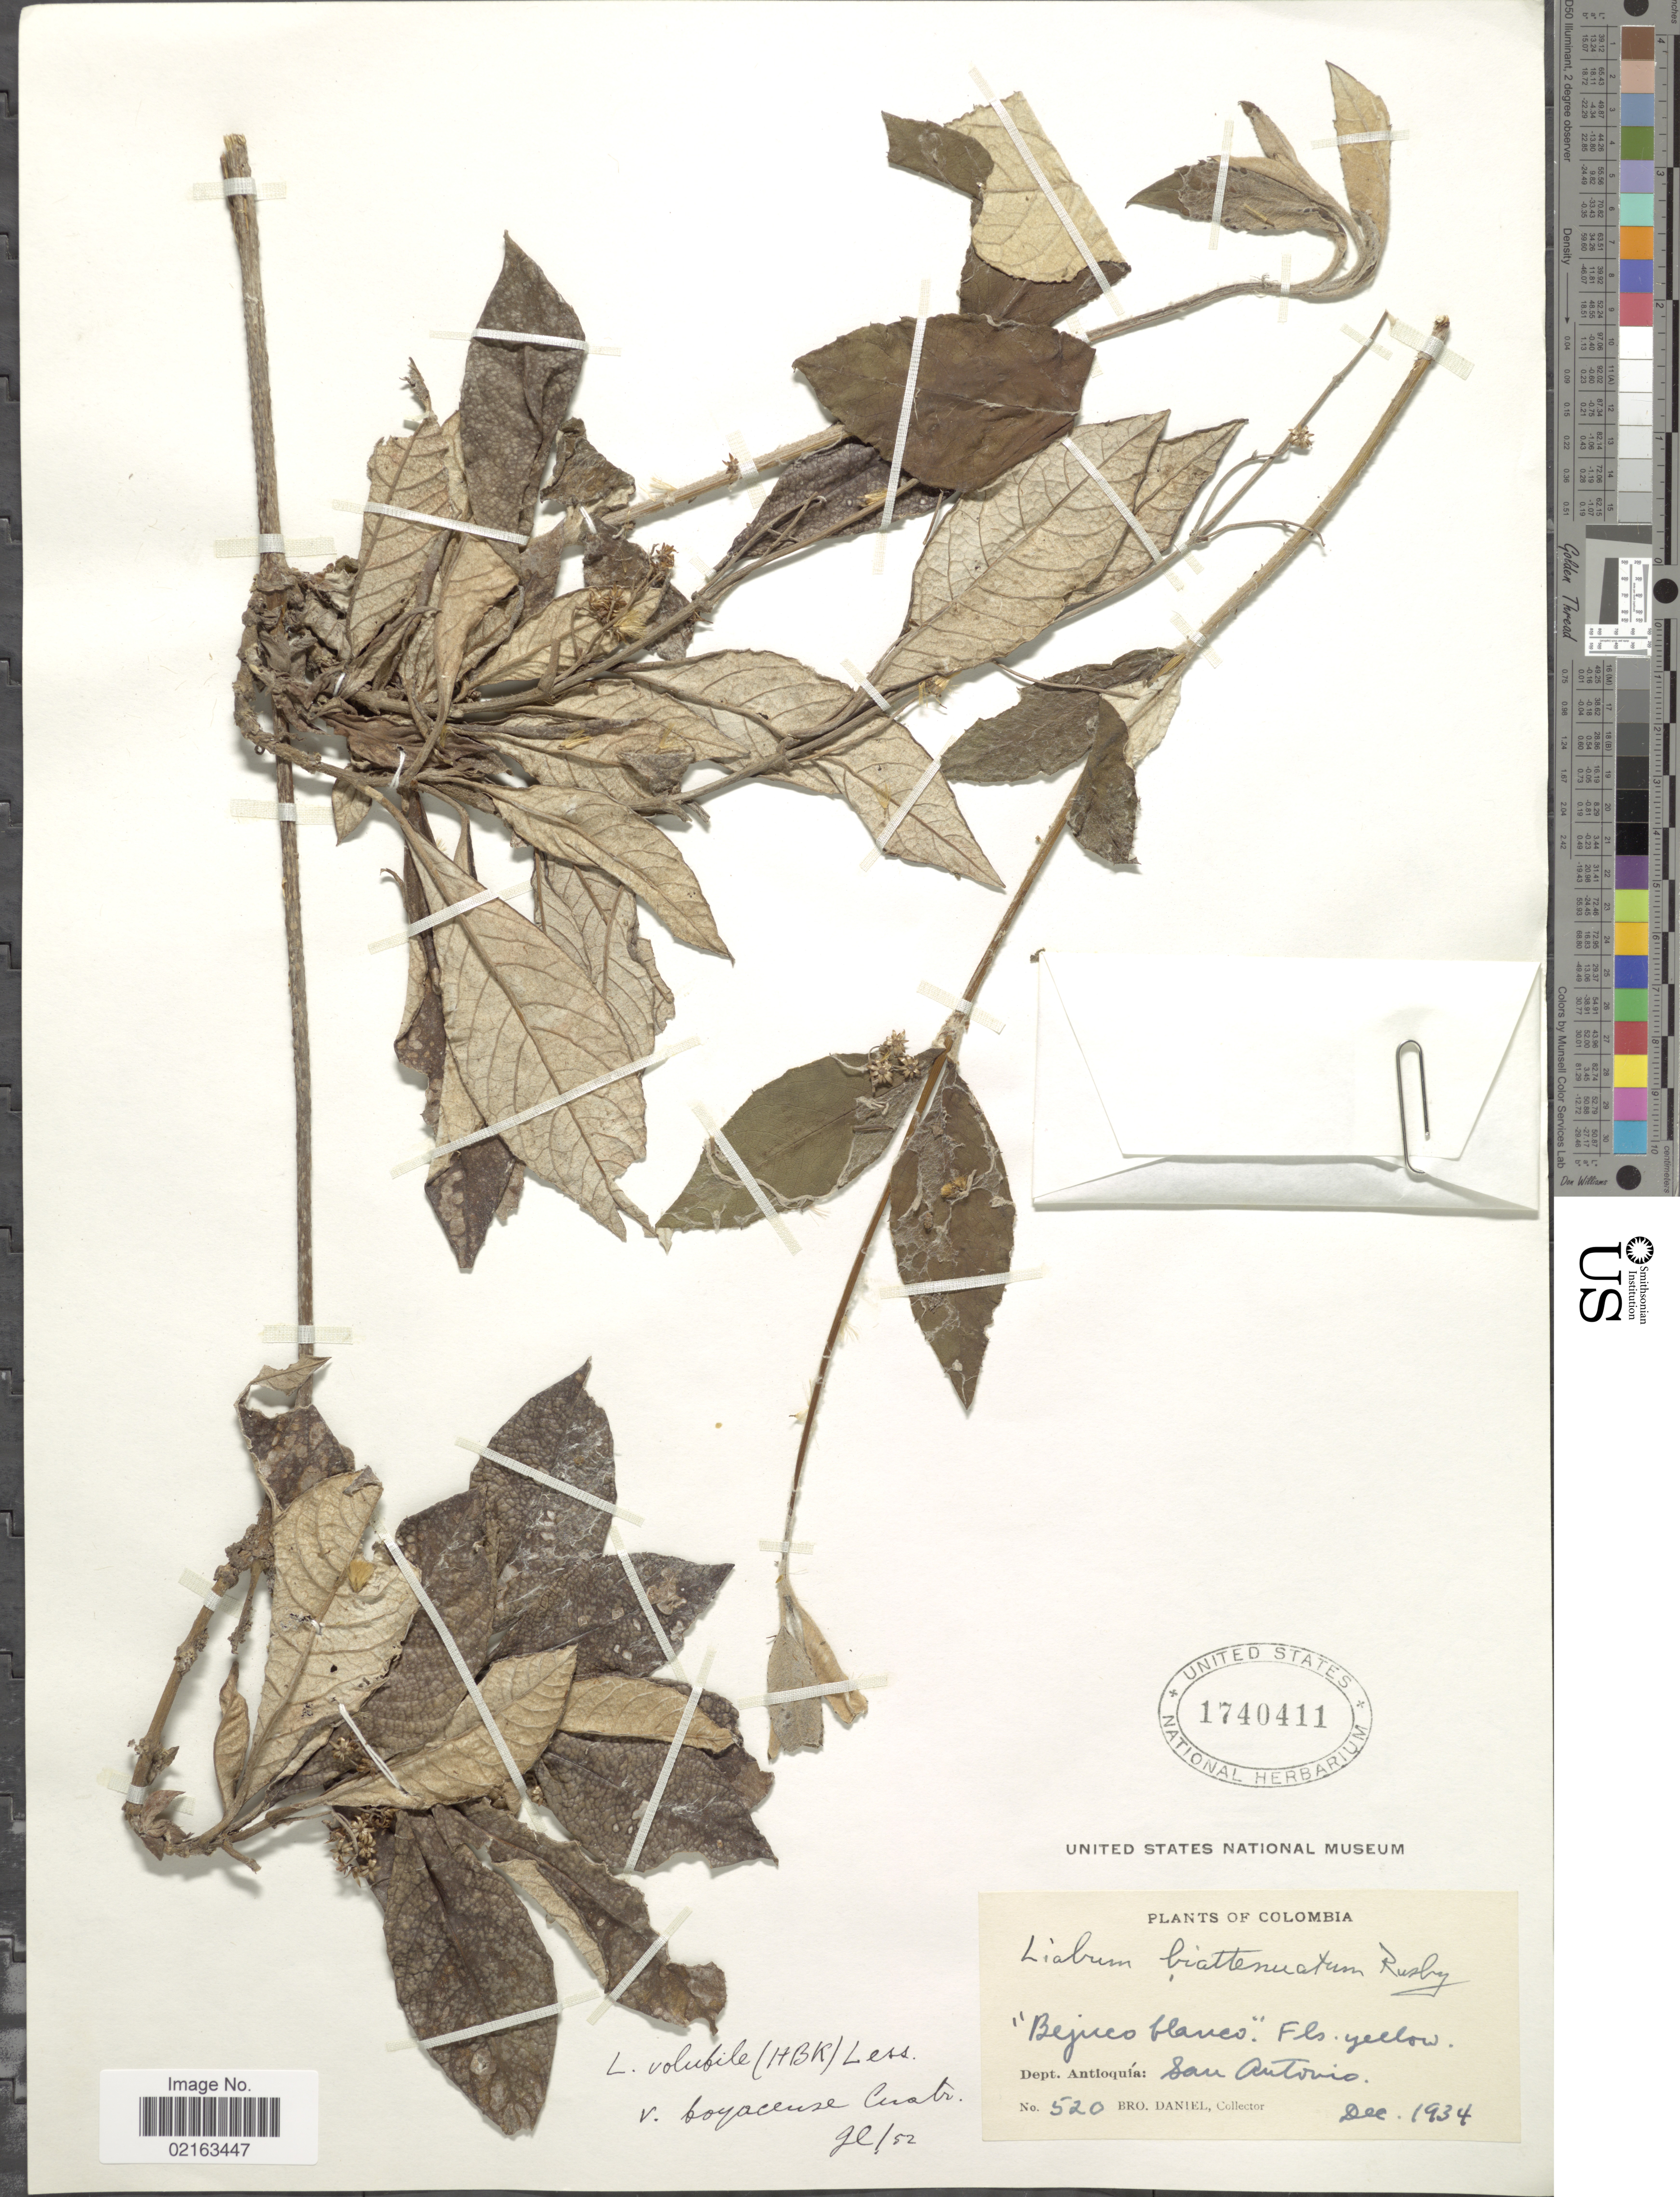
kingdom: Plantae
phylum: Tracheophyta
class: Magnoliopsida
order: Asterales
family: Asteraceae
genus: Oligactis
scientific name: Oligactis volubilis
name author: (Kunth) Cass.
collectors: Bro. Daniel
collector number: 520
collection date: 1934-12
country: Colombia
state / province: Antioquia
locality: Dept. Antioquía: San Antonio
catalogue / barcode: US 1740411